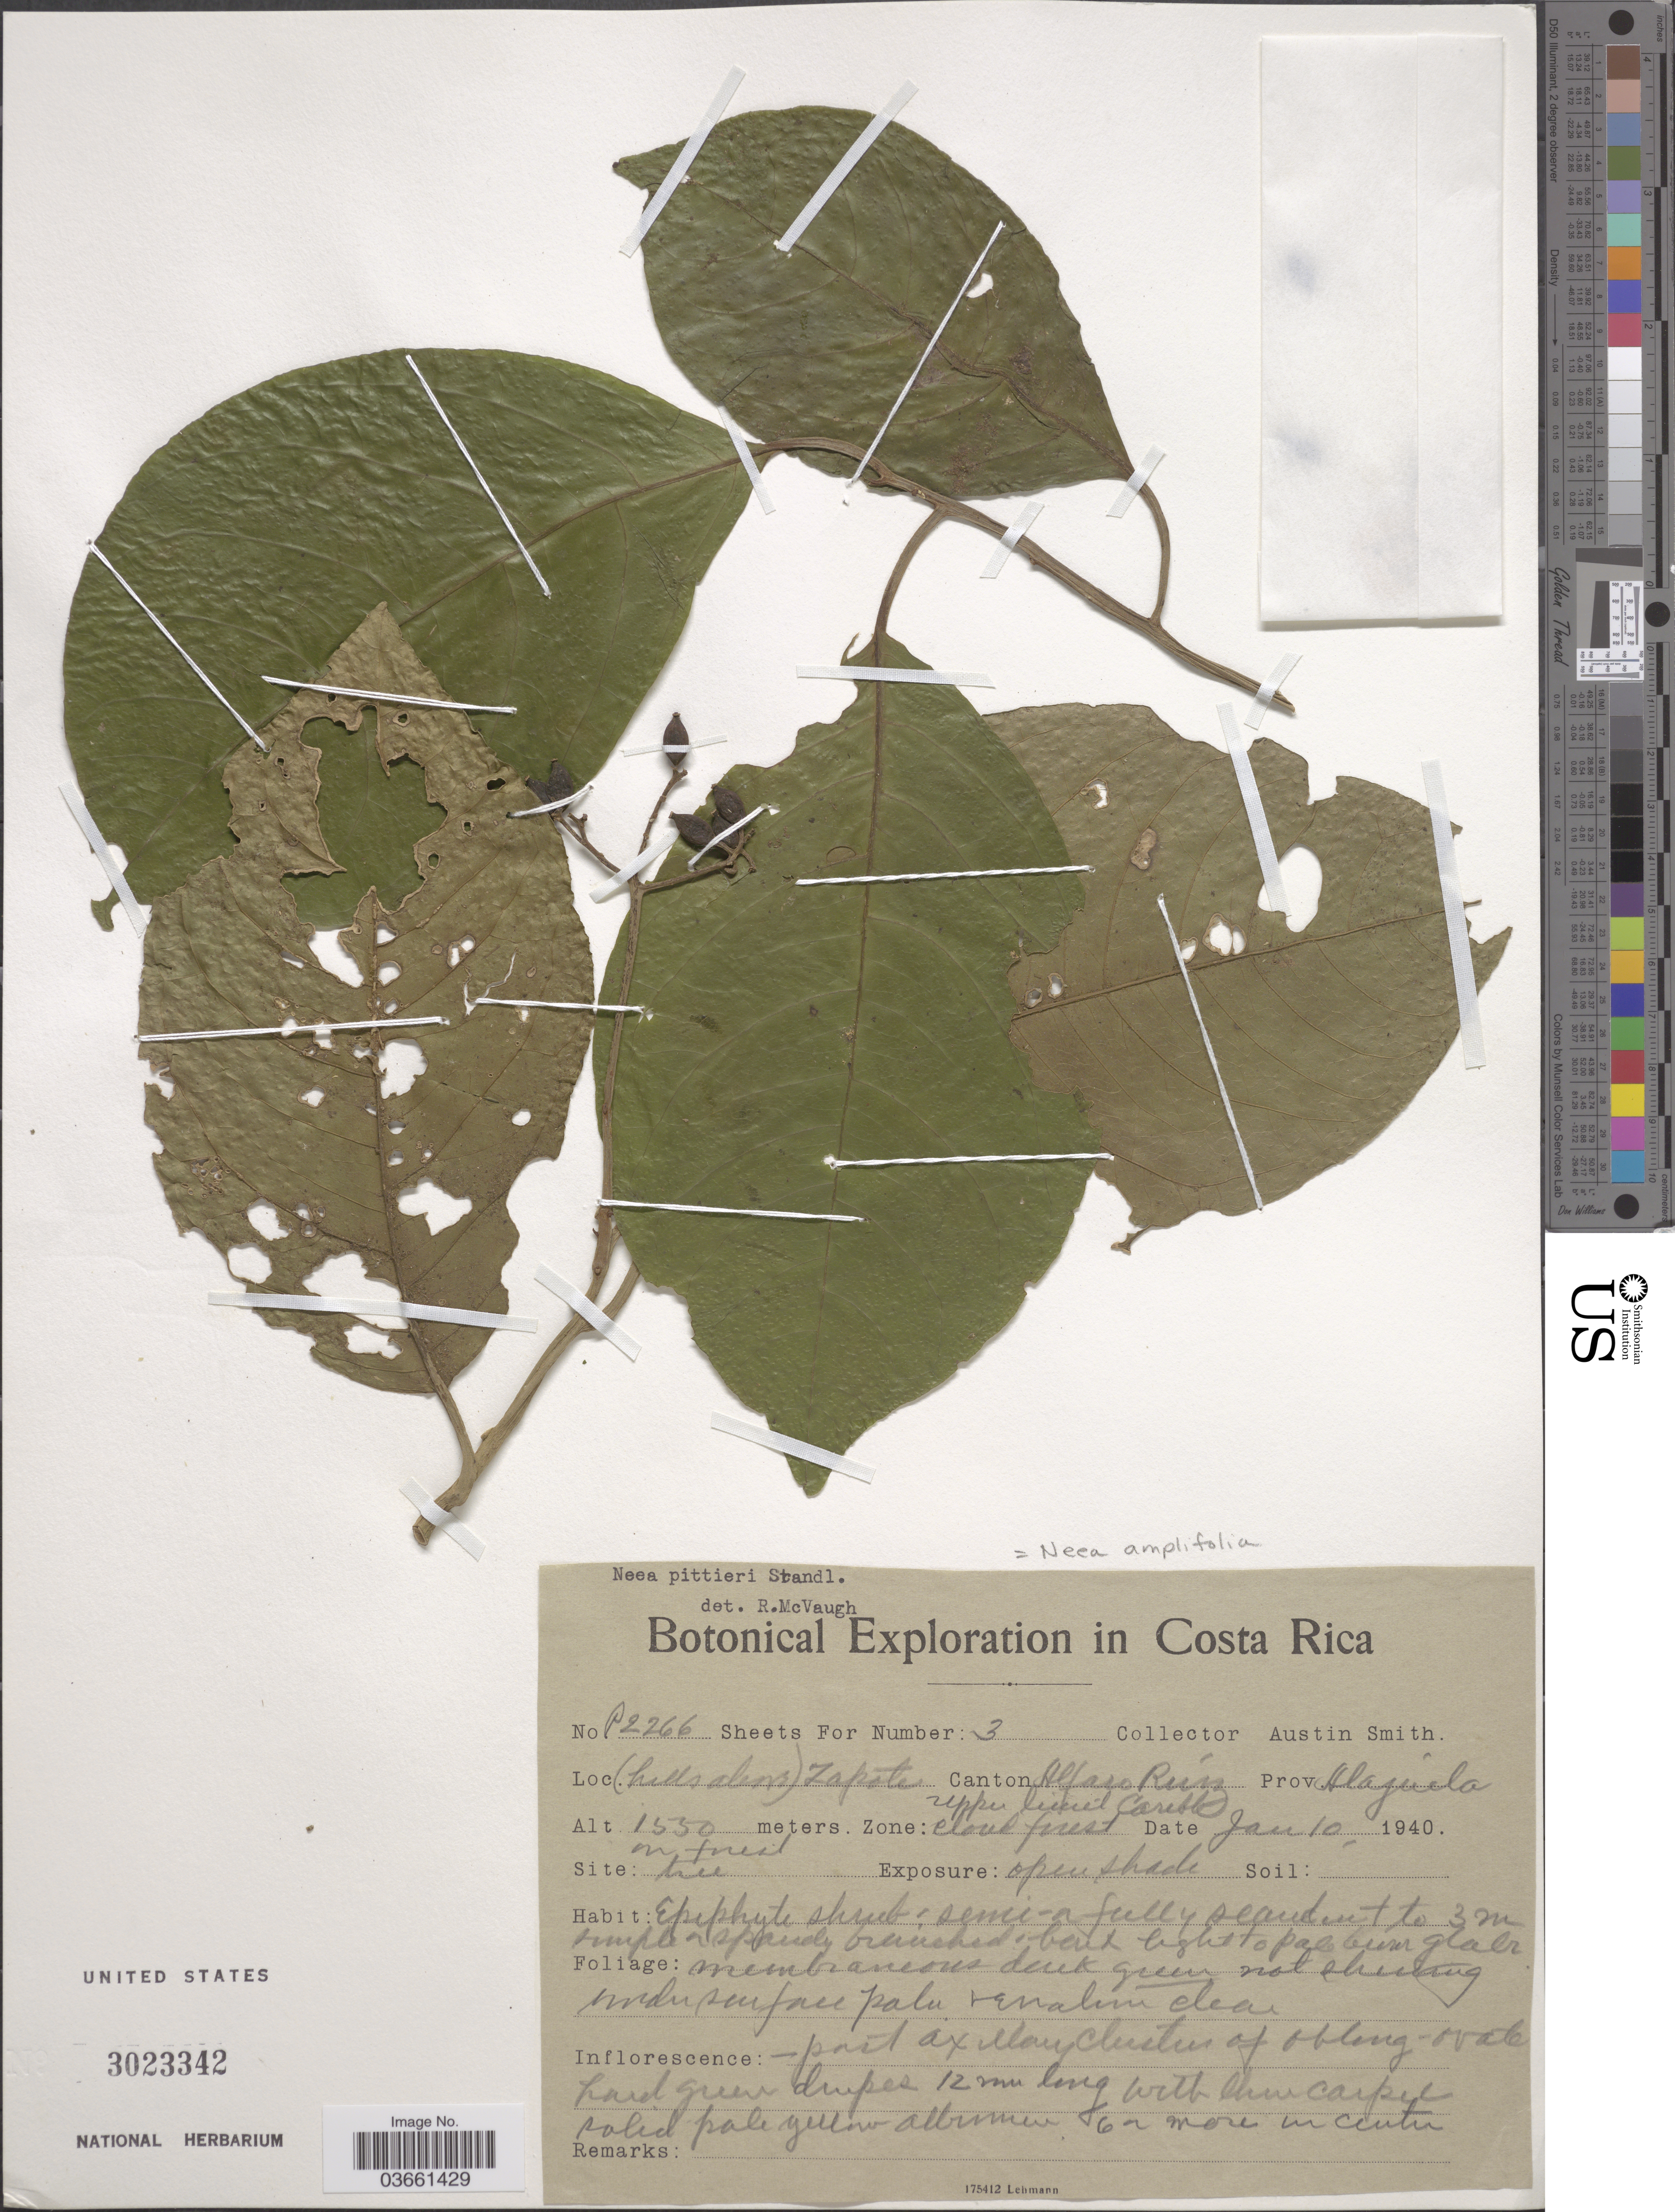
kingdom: Plantae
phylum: Tracheophyta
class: Magnoliopsida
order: Caryophyllales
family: Nyctaginaceae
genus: Neea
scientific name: Neea amplifolia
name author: Donn. Sm.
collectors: Aust P. Smith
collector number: P2266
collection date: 1940-01-10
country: Costa Rica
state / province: Alajuela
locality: (Hills along) Zapote. Canton Alfaro Ruíz. Upper limit Caribb.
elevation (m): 1550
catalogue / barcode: US 3023342